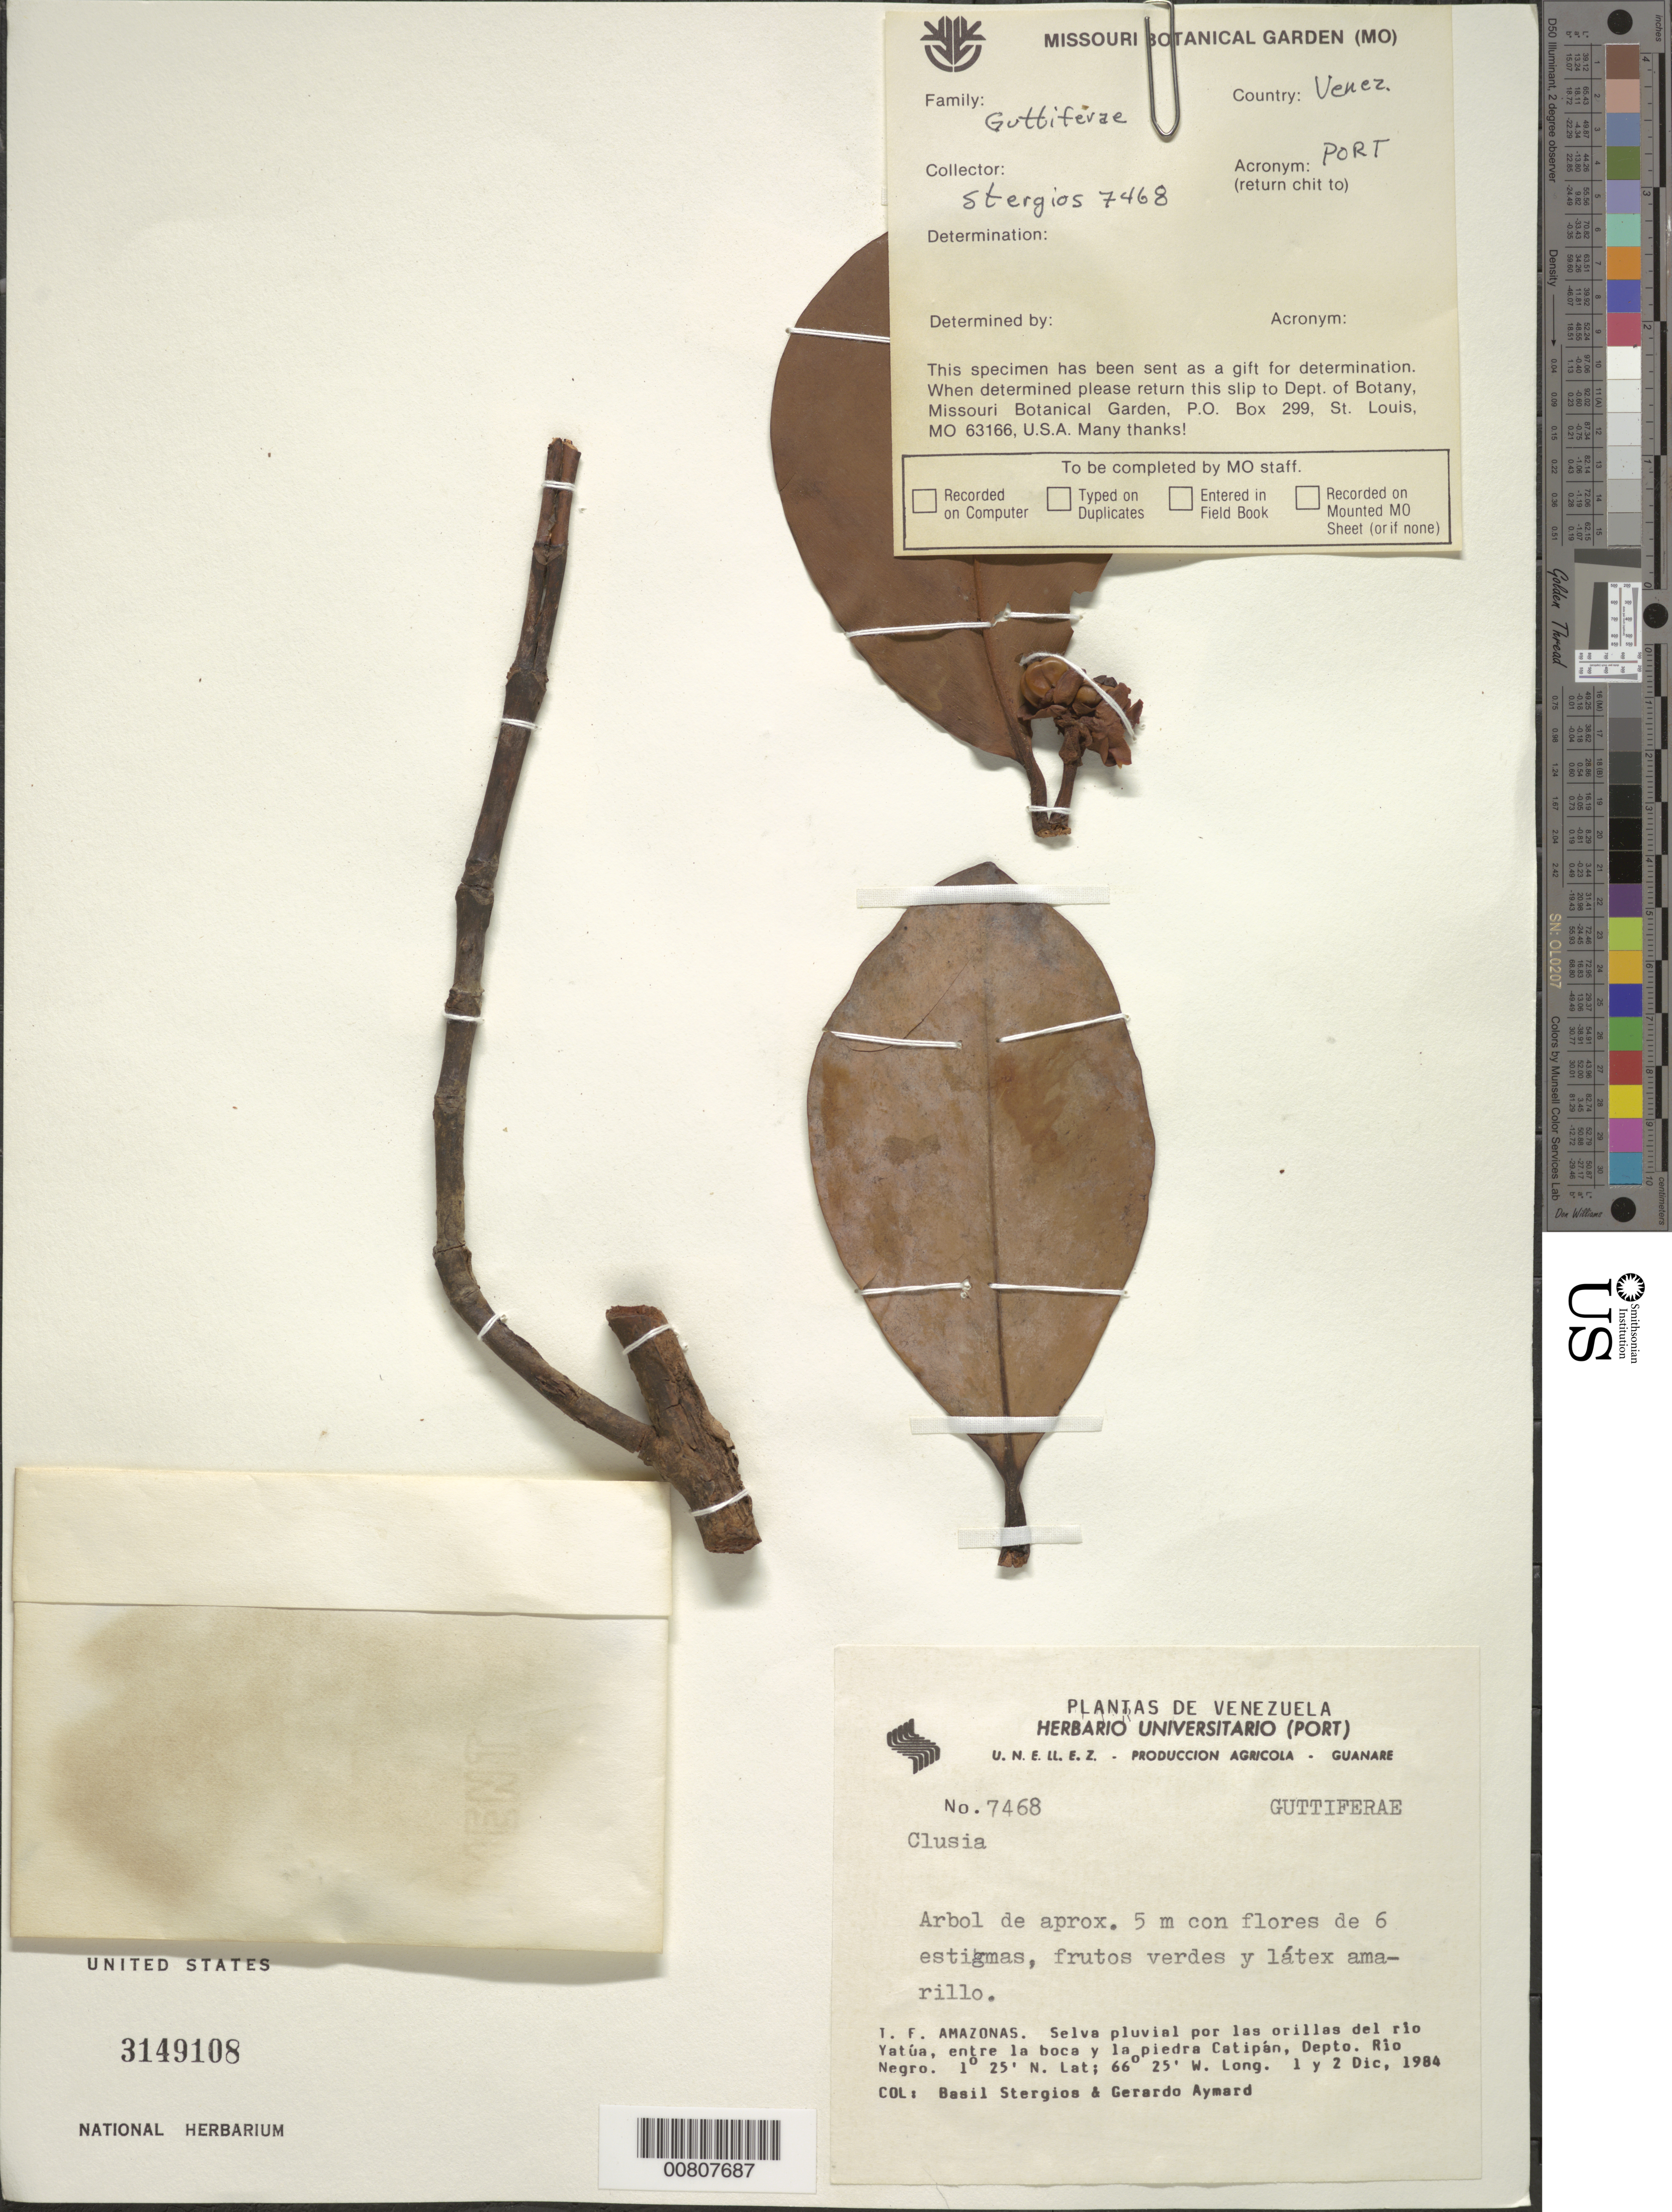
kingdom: Plantae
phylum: Tracheophyta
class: Magnoliopsida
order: Malpighiales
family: Clusiaceae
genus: Clusia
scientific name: Clusia sp.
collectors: B. G. Stergios & G. A. Aymard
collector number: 7468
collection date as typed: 1-Dec-84 and 2-Dec-84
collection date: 1984-12-01,1984-12-02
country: Venezuela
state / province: Amazonas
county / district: Río Negro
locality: Río Yatua, orillas, entre la boca y la piedra Catipan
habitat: Selva pluvial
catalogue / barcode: US 3149108